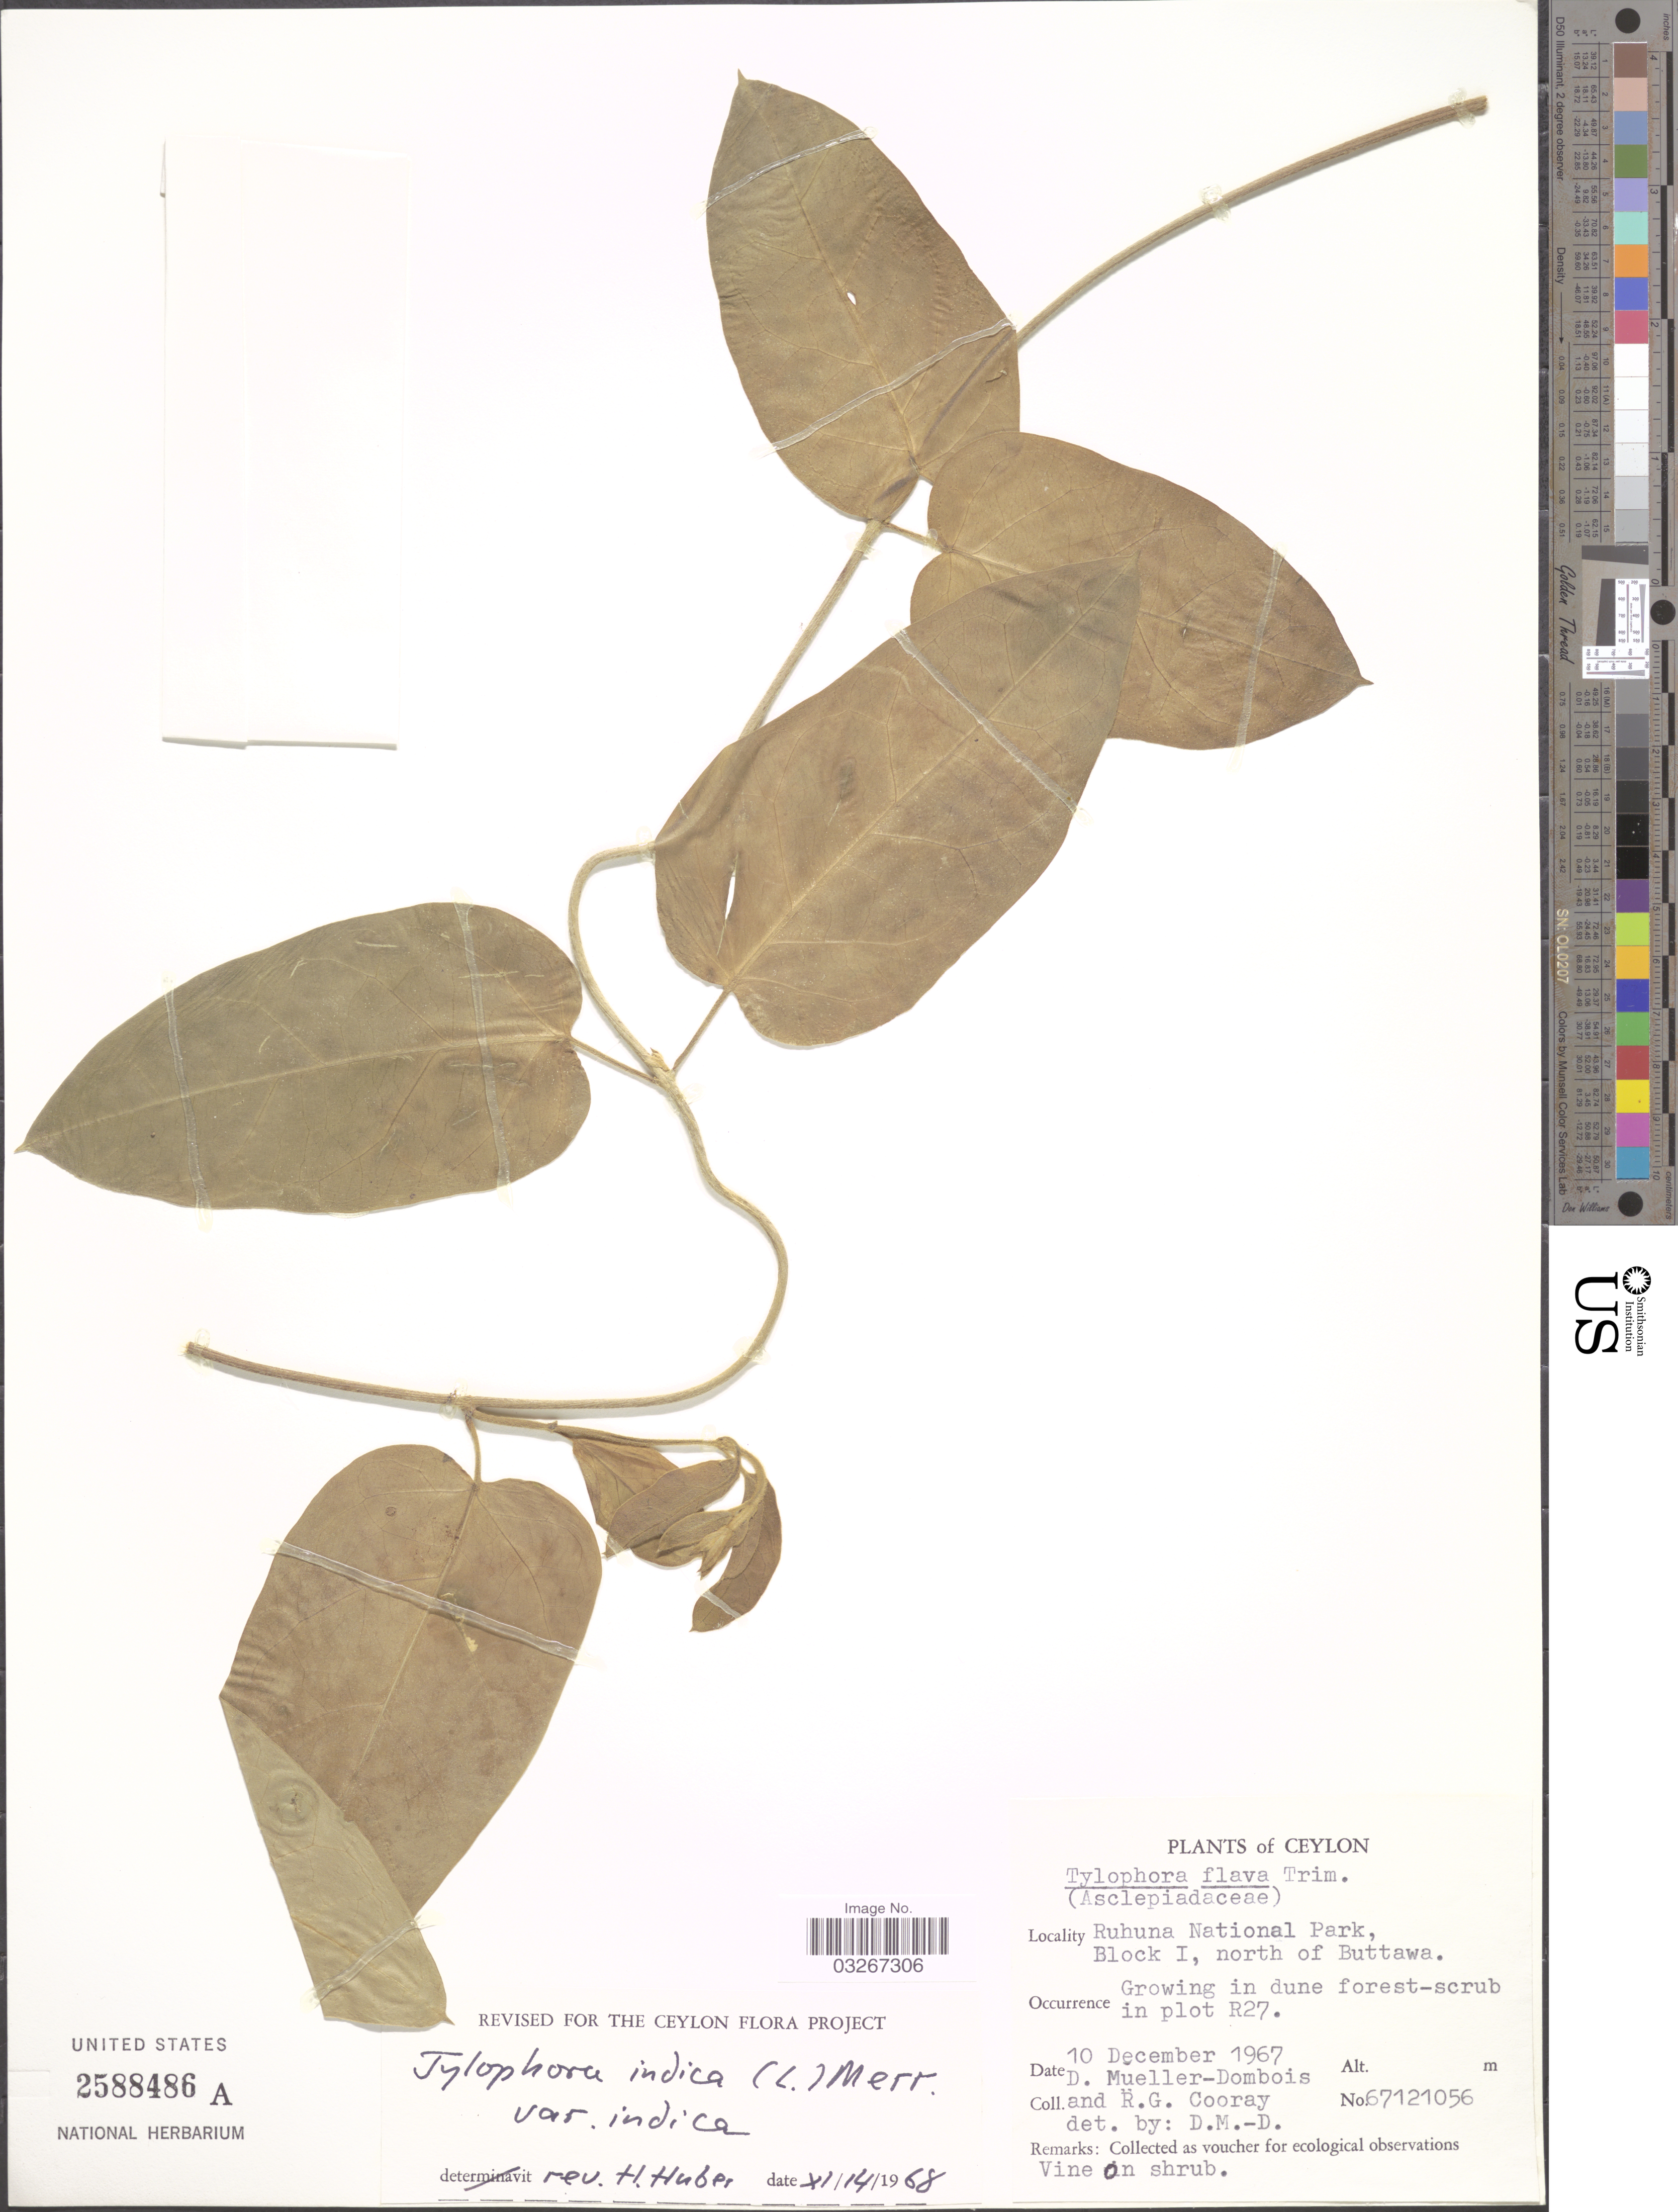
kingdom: Plantae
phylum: Tracheophyta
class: Magnoliopsida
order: Gentianales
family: Apocynaceae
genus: Tylophora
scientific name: Tylophora indica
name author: Merr.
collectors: D. Mueller-Dombois & R. Cooray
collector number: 67121056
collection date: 1967-12-10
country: Sri Lanka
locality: Ceylon. Ruhuna National Park, Block I, north of Buttawa.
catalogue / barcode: US 2588486A